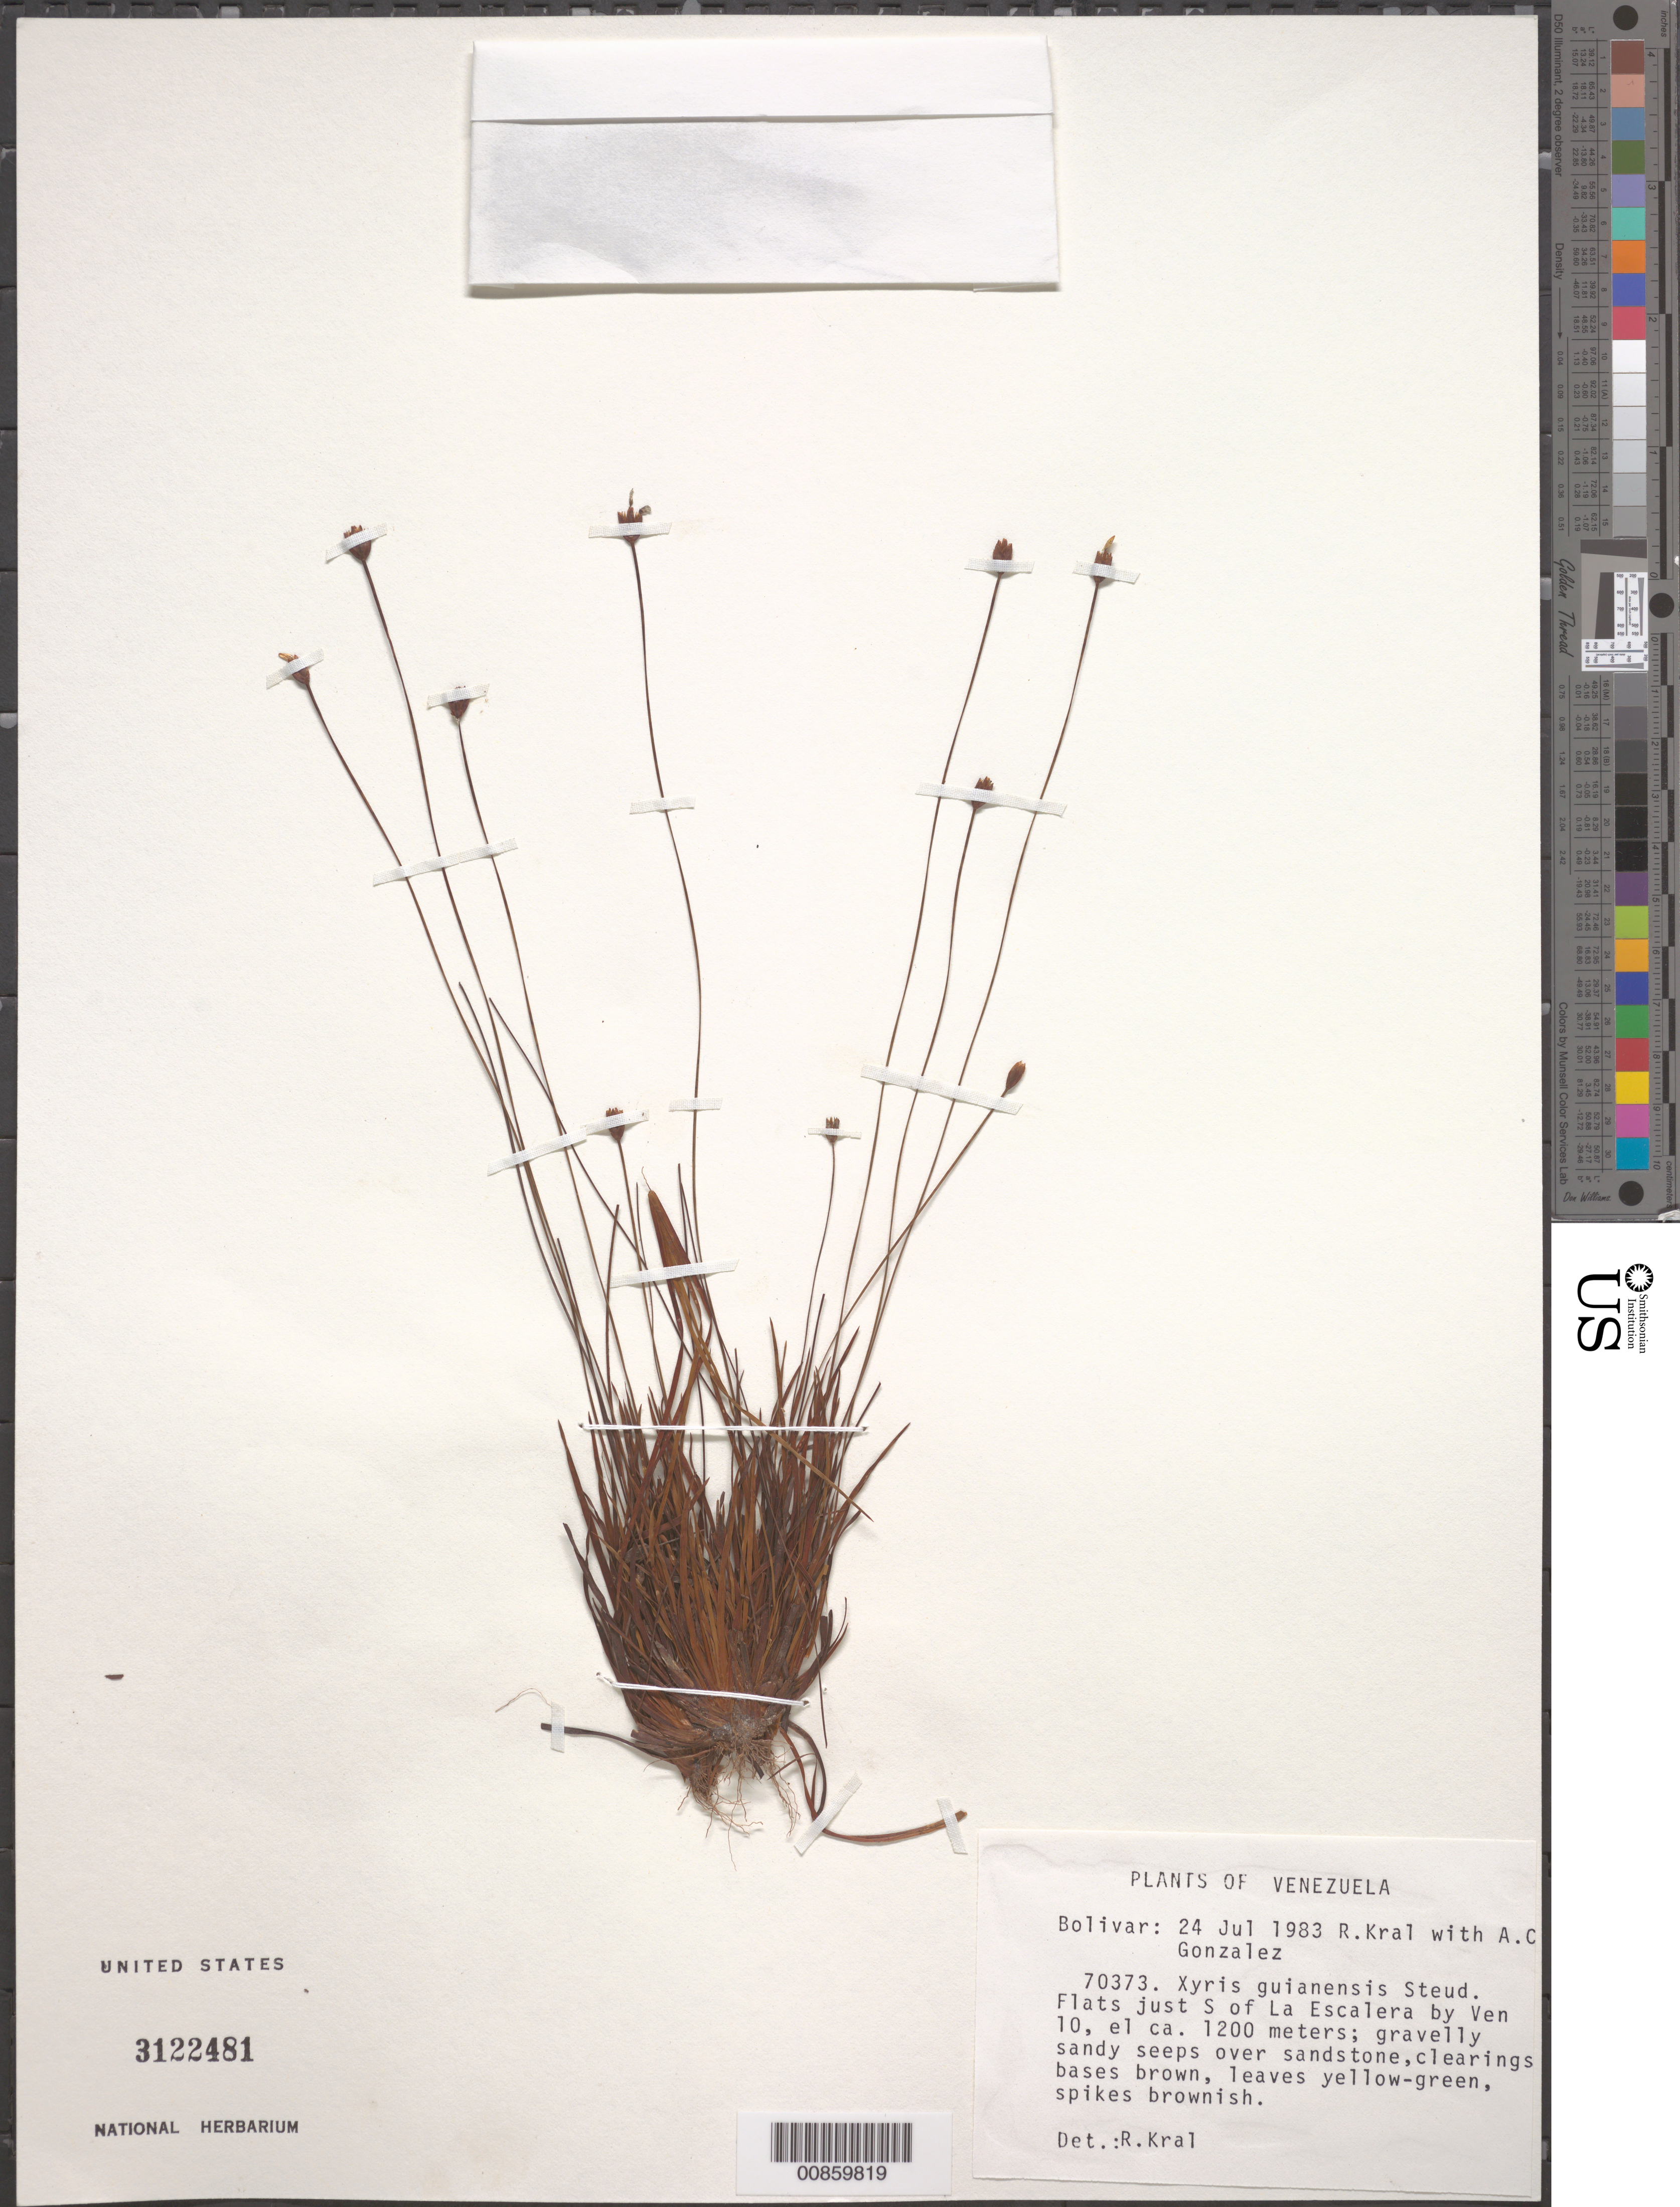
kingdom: Plantae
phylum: Tracheophyta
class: Liliopsida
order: Poales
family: Xyridaceae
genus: Xyris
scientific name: Xyris guianensis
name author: Steud.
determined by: Kral, Robert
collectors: R. Kral & A. C. González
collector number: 70373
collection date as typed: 24-Jul-83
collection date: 1983-07-24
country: Venezuela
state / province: Bolívar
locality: Gran Sabana, just S of summit of La Escalera, Ven. 10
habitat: Gravelly sandy seeps over sandstone; clearings.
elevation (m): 1200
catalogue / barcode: US 3122481